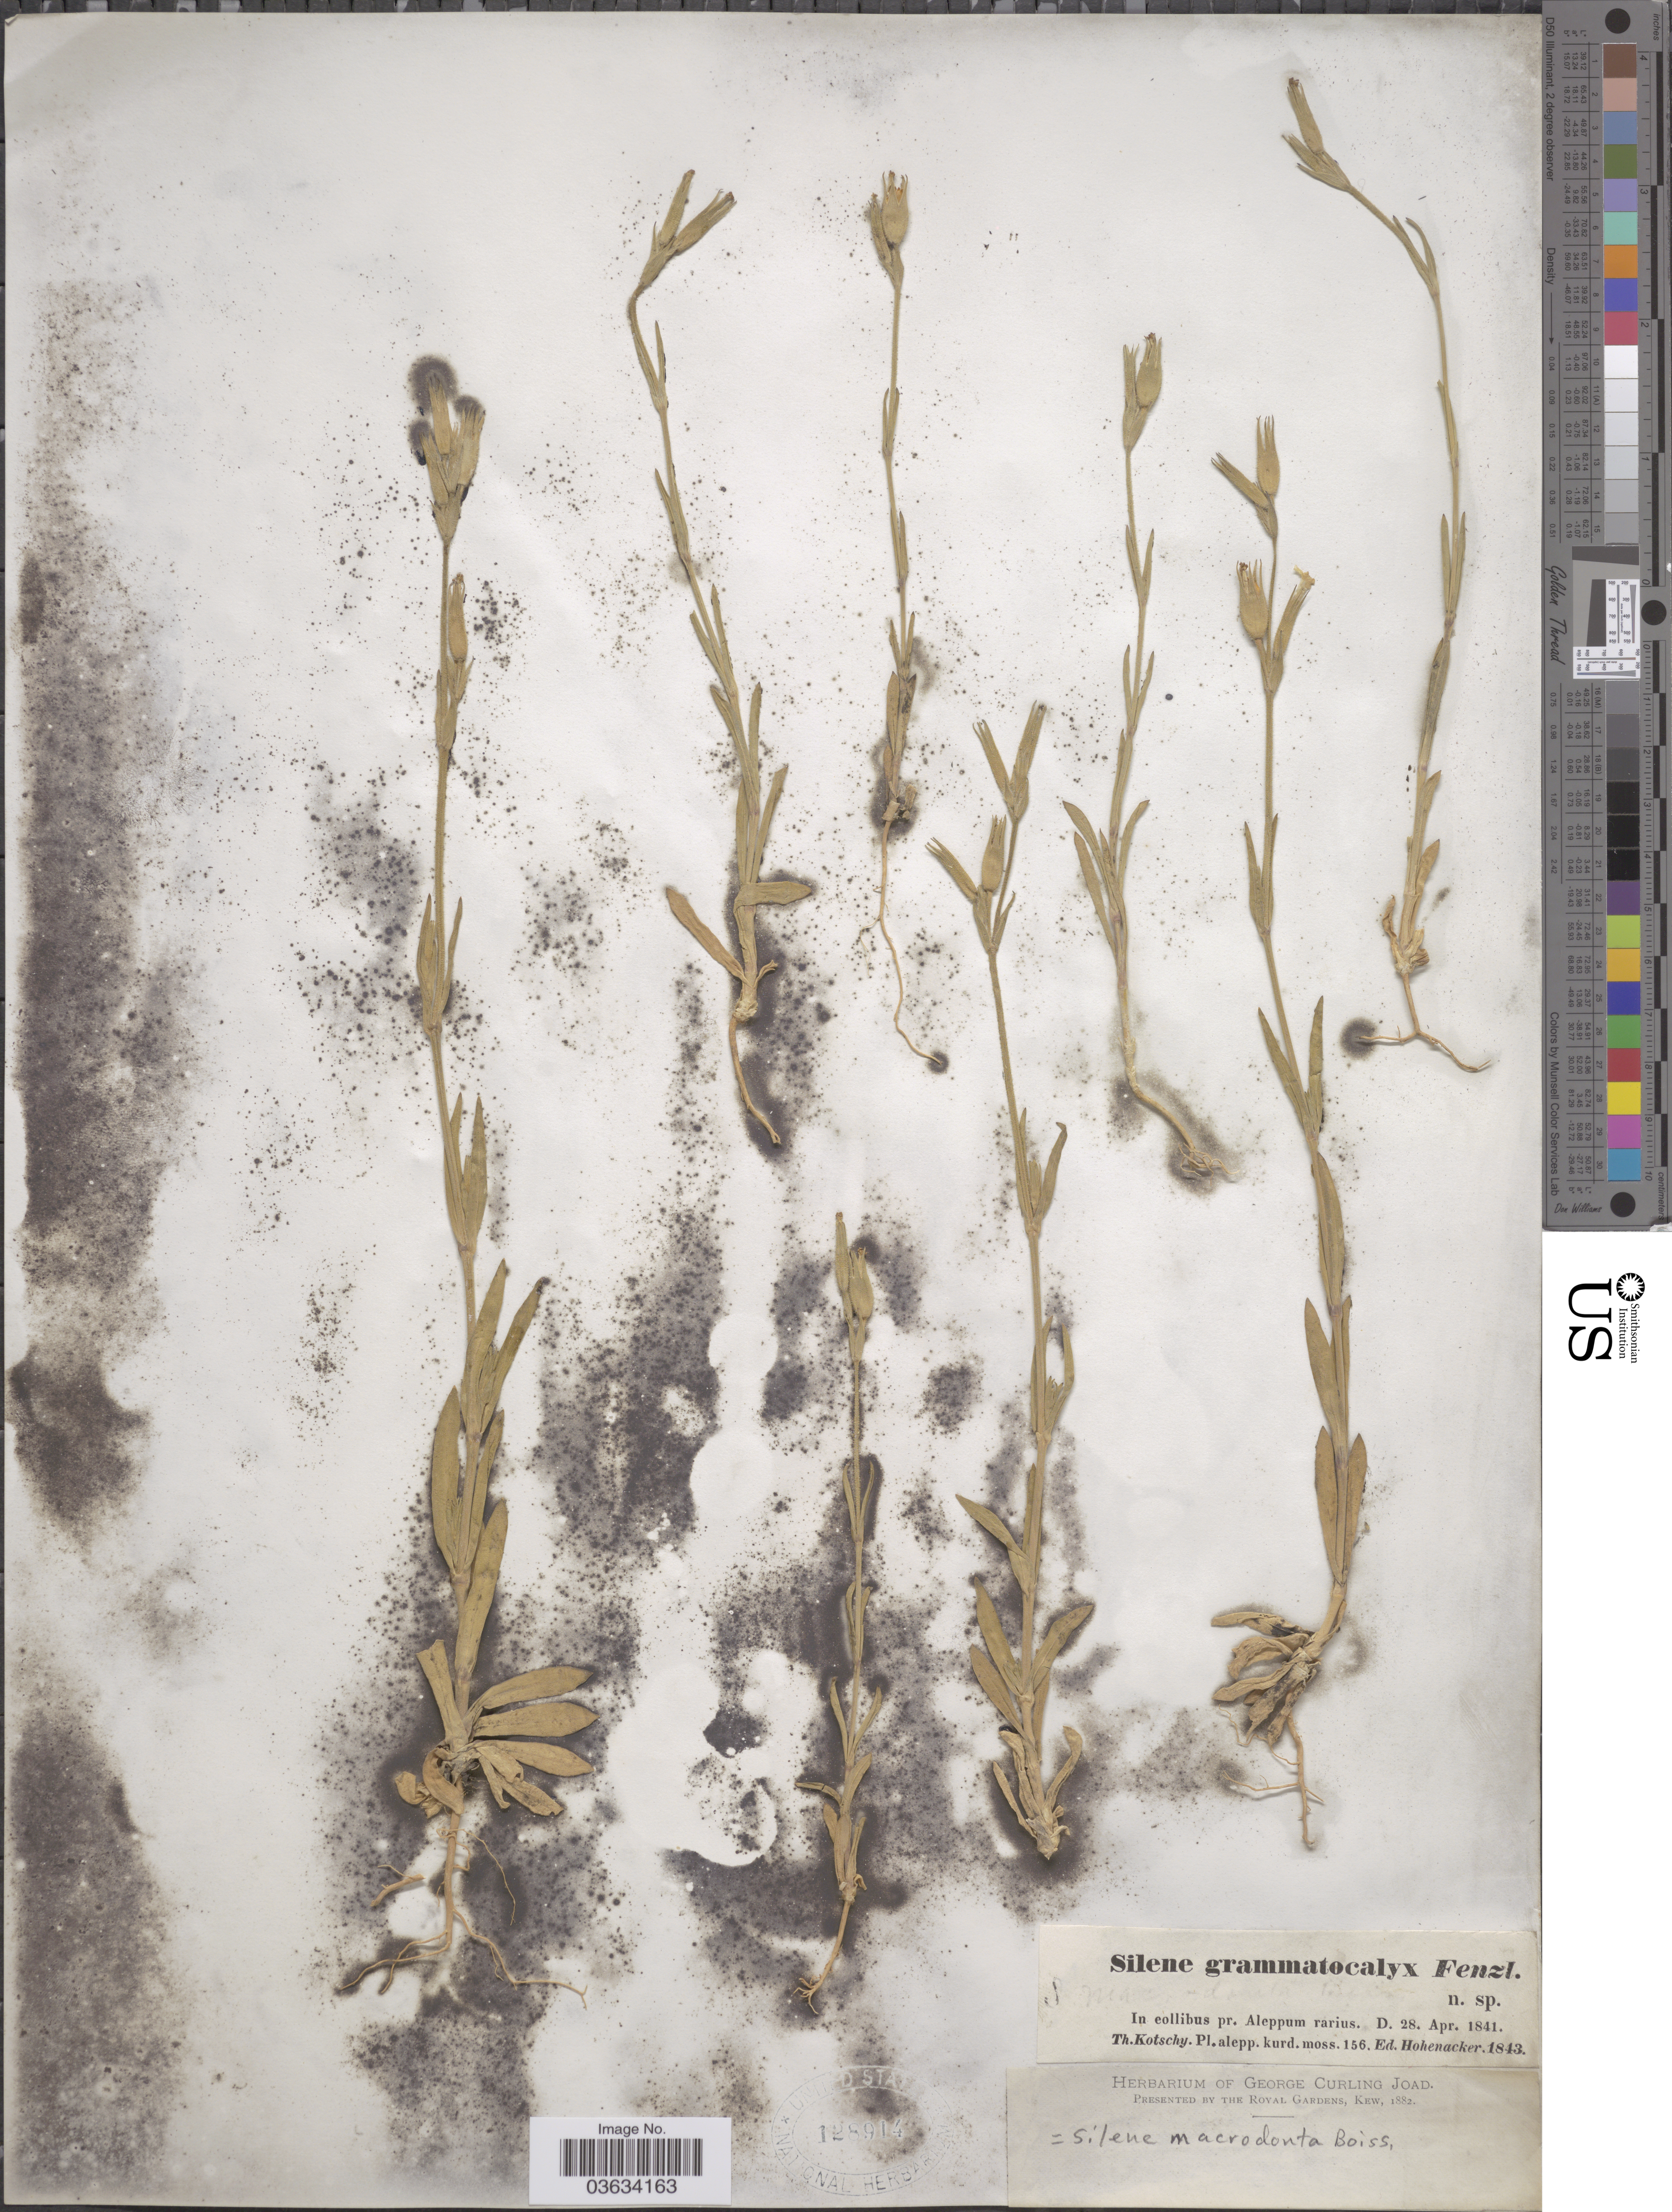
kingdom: Plantae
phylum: Tracheophyta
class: Magnoliopsida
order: Caryophyllales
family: Caryophyllaceae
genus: Silene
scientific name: Silene macrodonta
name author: Boiss.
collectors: K. G. Kotschy & E. Hohenacker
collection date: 1841-04-28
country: Syria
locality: In collibus pr. Aleppum rarius.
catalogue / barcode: US 128914